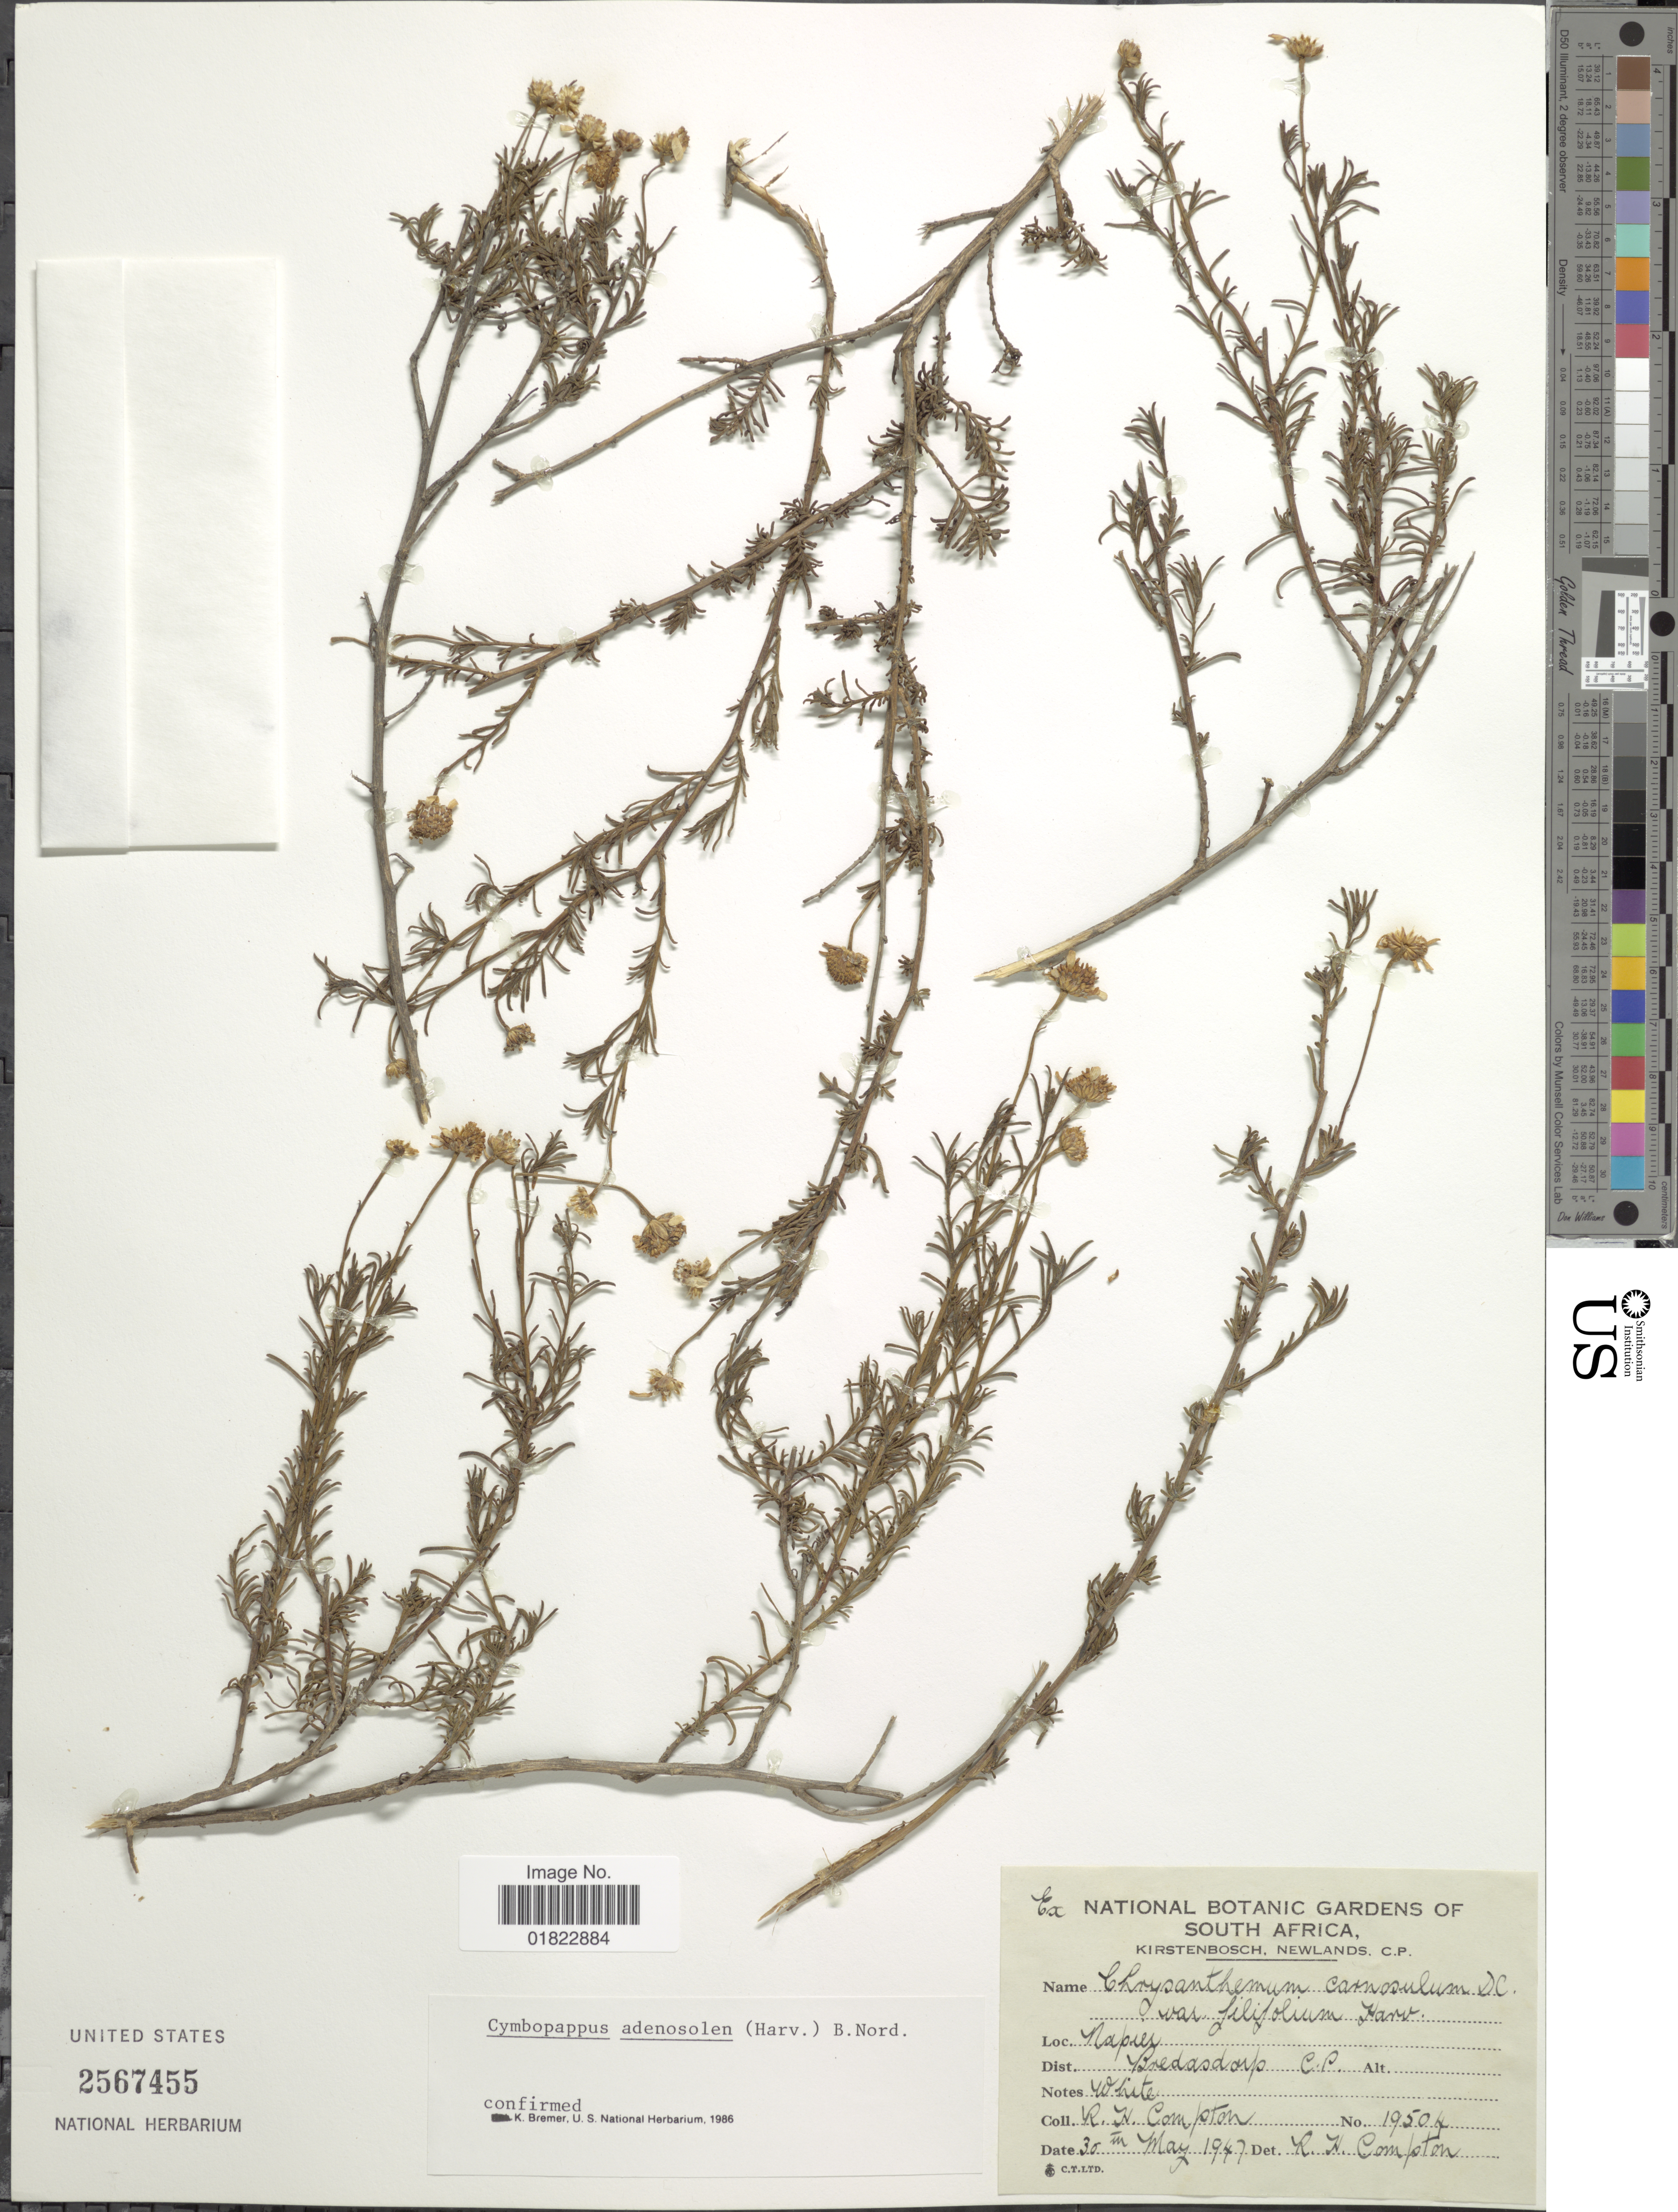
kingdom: Plantae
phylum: Tracheophyta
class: Magnoliopsida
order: Asterales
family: Asteraceae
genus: Cymbopappus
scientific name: Cymbopappus adenosolen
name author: (Harv.) B. Nord.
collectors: R. H. Compton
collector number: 19504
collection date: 1947-05-30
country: South Africa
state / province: Western Cape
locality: Napier, Bredasdorp C. P.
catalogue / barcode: US 2567455